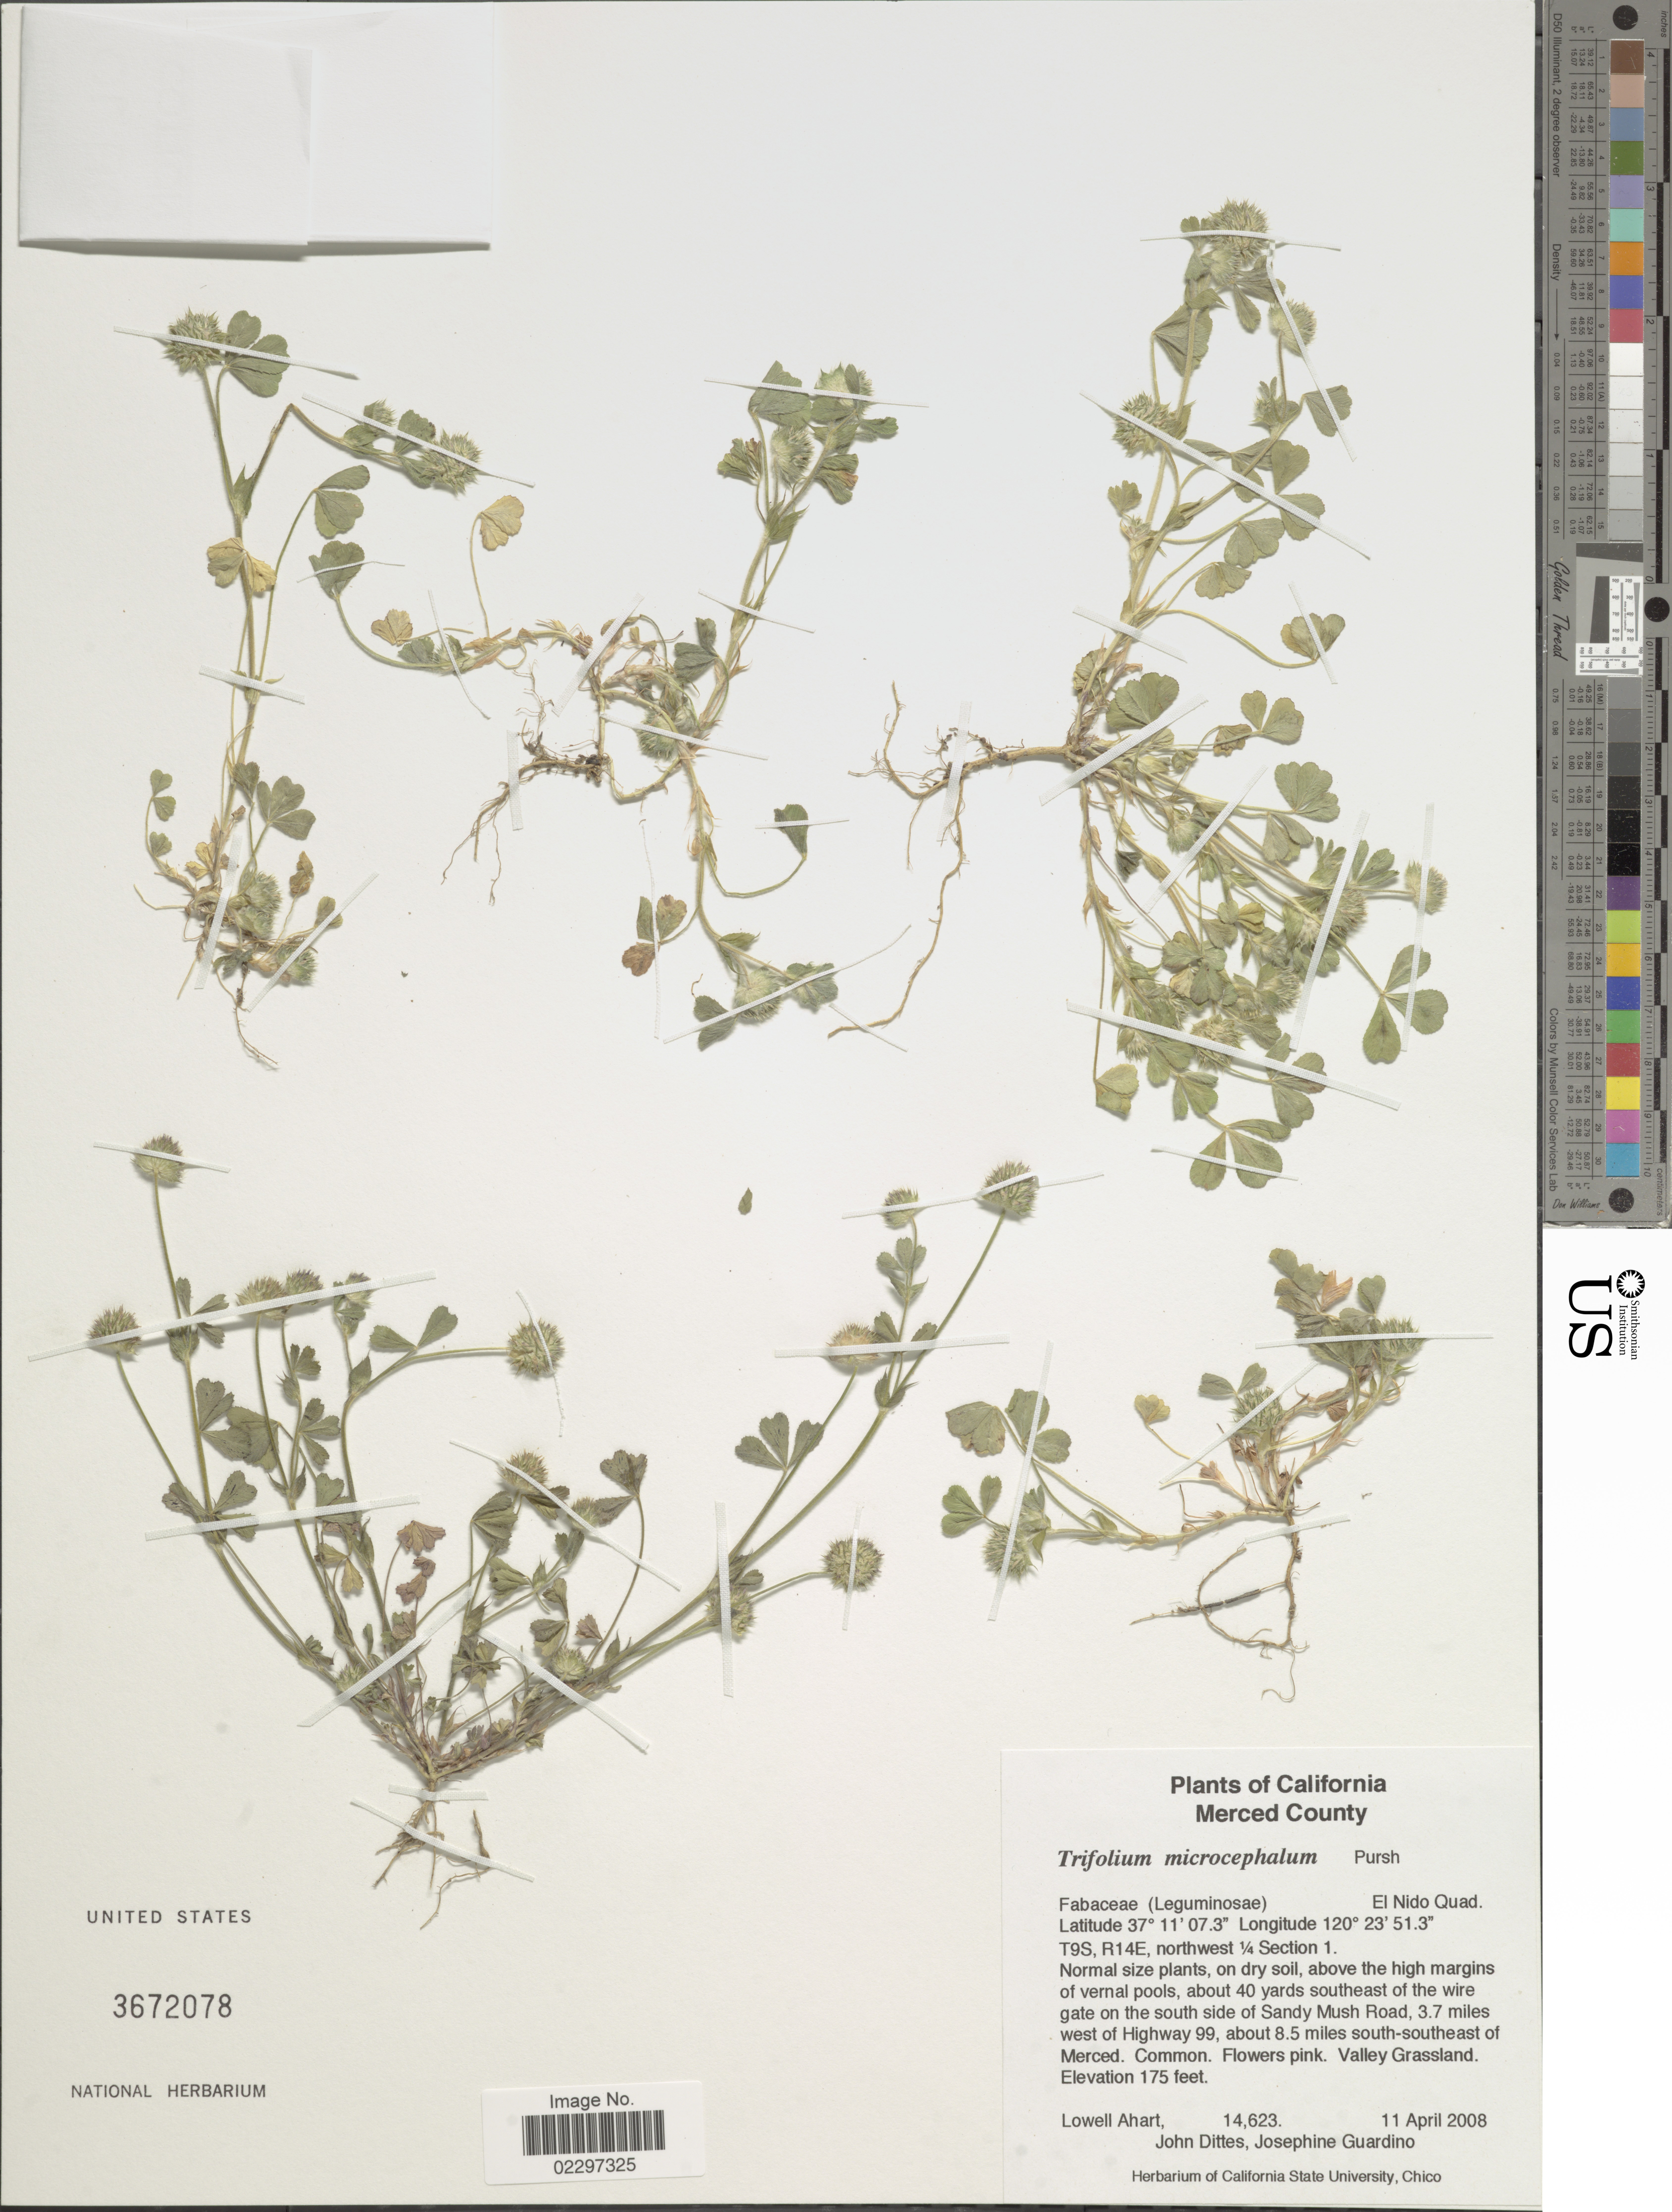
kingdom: Plantae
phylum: Tracheophyta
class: Magnoliopsida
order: Fabales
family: Fabaceae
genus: Trifolium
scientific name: Trifolium microcephalum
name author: Pursh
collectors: L. Ahart, J. Dittes & J. Guardino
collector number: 14623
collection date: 2008-04-11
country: United States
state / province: California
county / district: Merced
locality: Merced County. El Nido Quad. About 40 yards southeast of the wire gate on the south side of Sandy Mush Road, 3.7 miles west of Highway 99, about 8.5 miles south-southeast of Merced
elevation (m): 53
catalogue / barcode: US 3672078